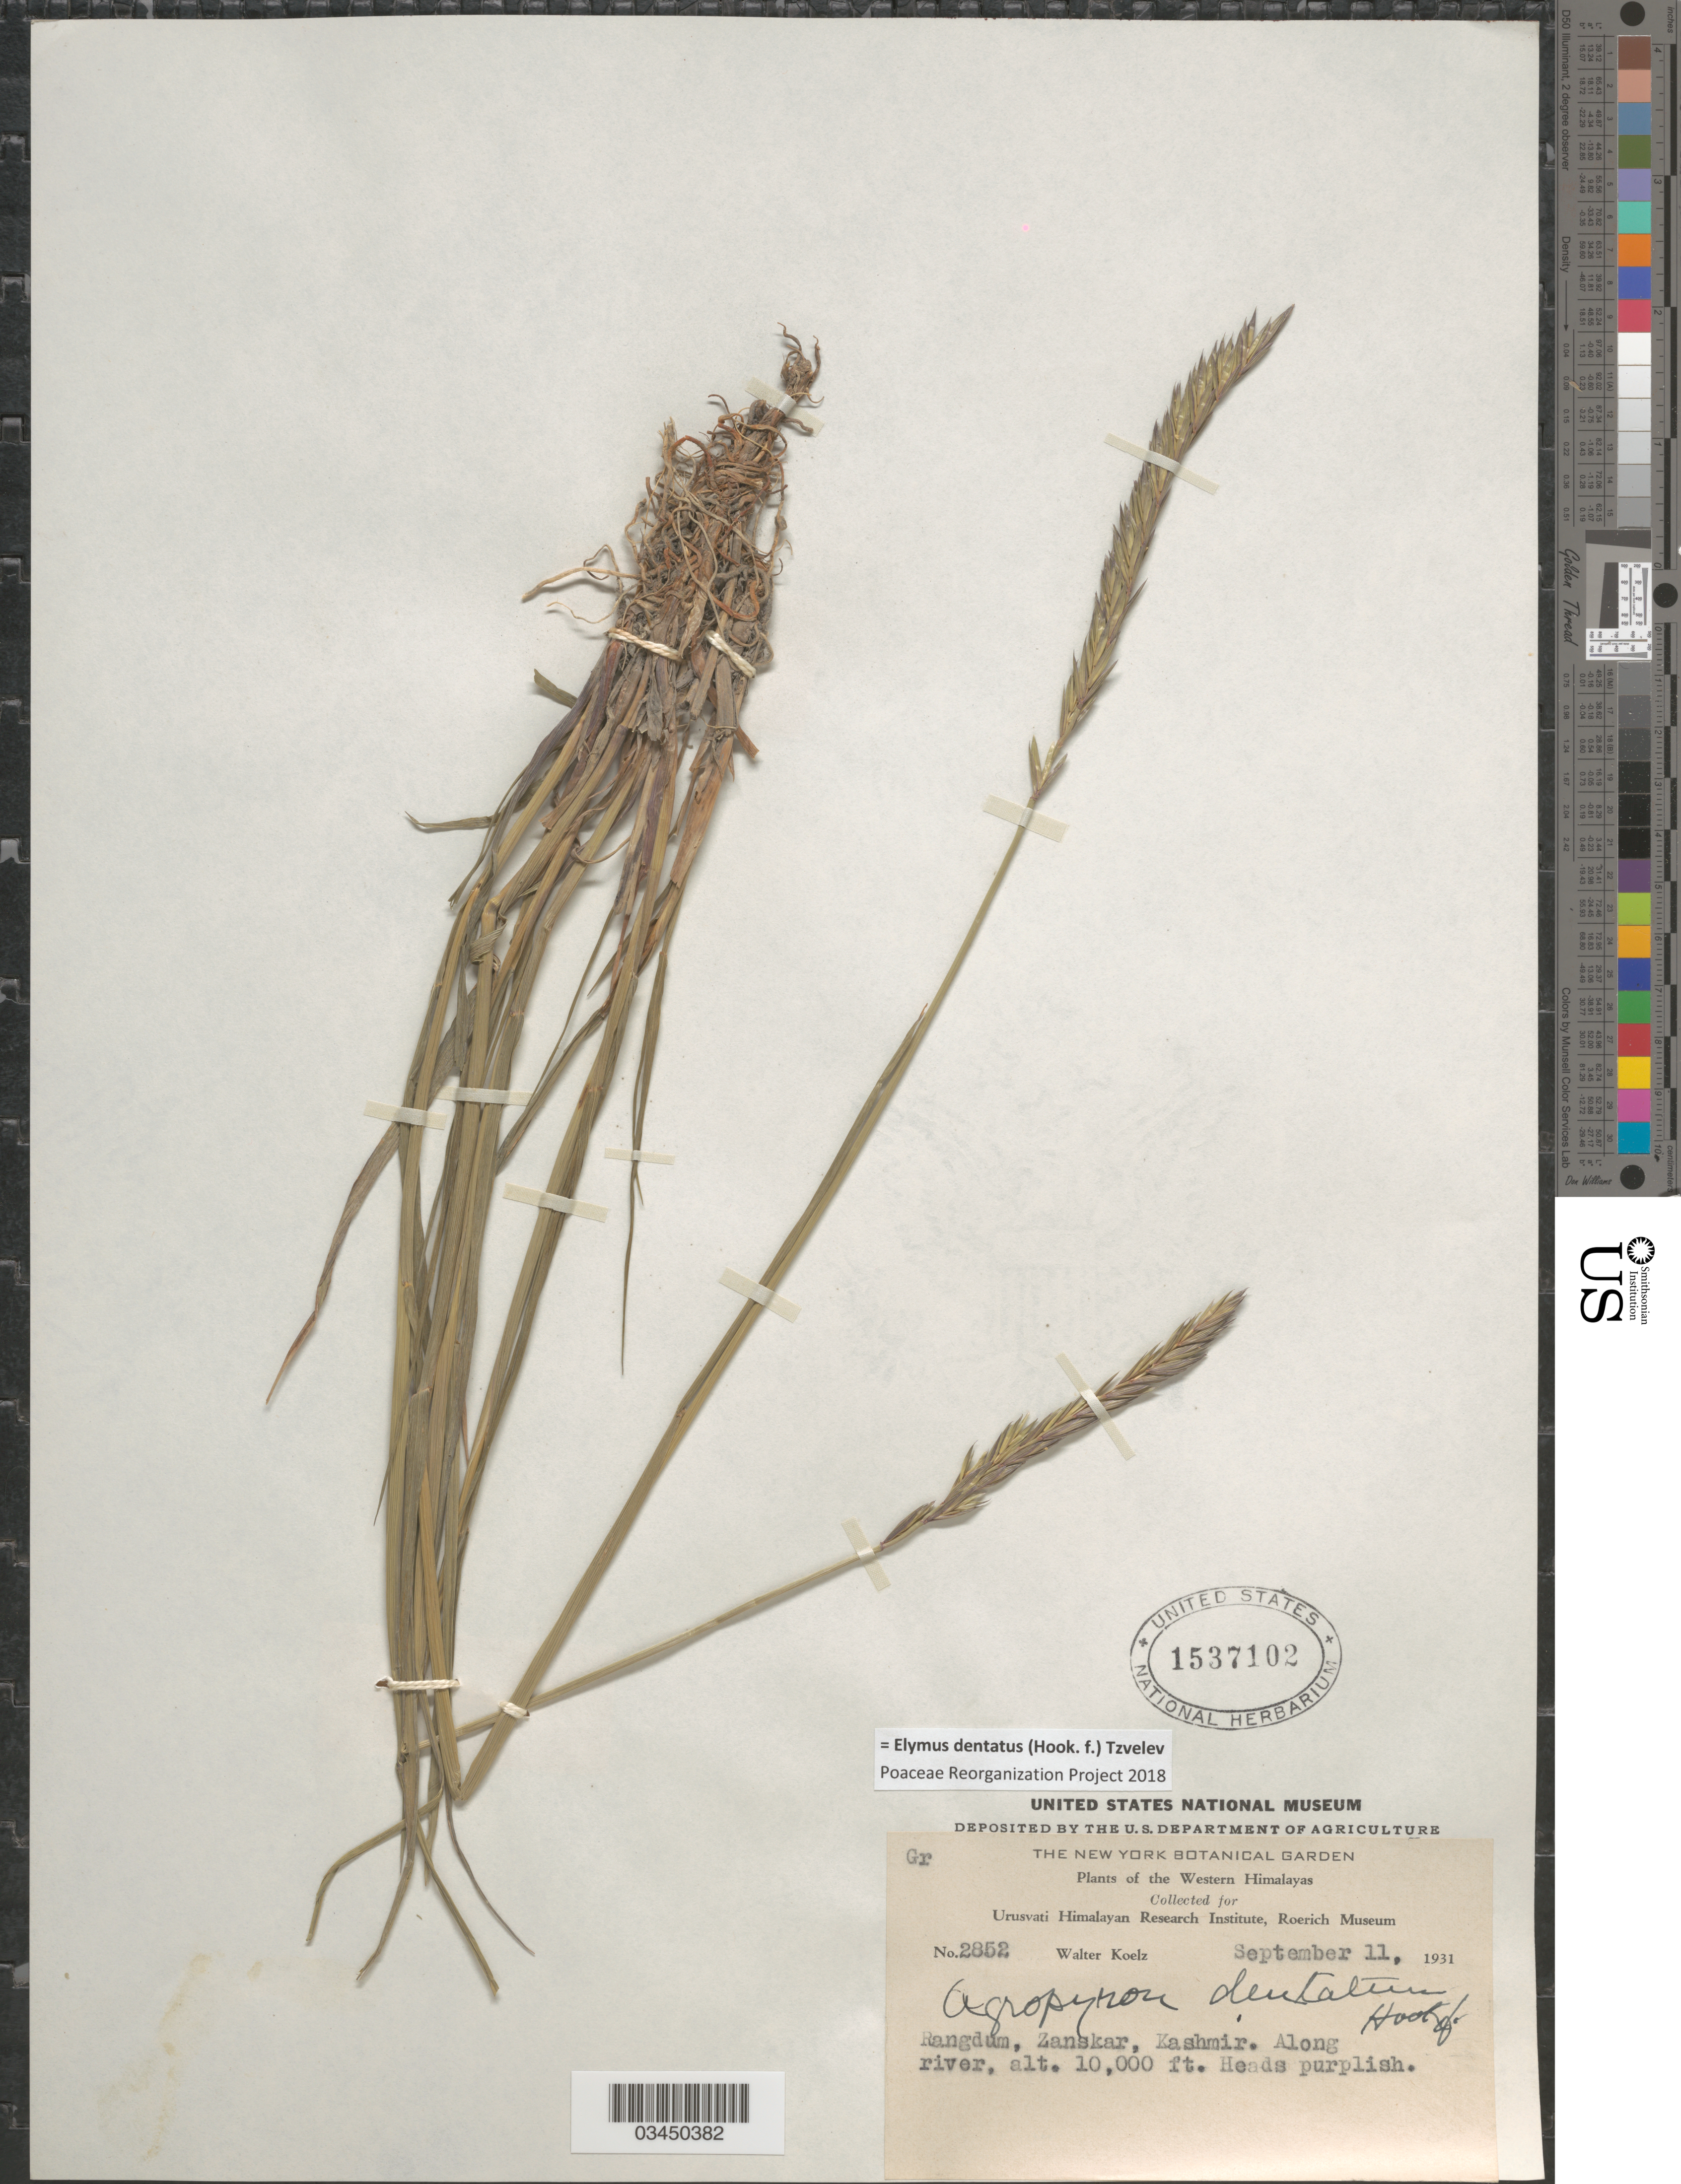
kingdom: Plantae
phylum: Tracheophyta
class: Liliopsida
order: Poales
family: Poaceae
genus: Elymus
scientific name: Elymus dentatus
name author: (Hook. f.) Tzvelev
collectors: W. N. Koelz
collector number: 2852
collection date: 1931-09-11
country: India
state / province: Jammu and Kashmir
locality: Western Himalayas. Rangdum, Zanskar, Kashmir. Along river.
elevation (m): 3048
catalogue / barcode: US 1537102